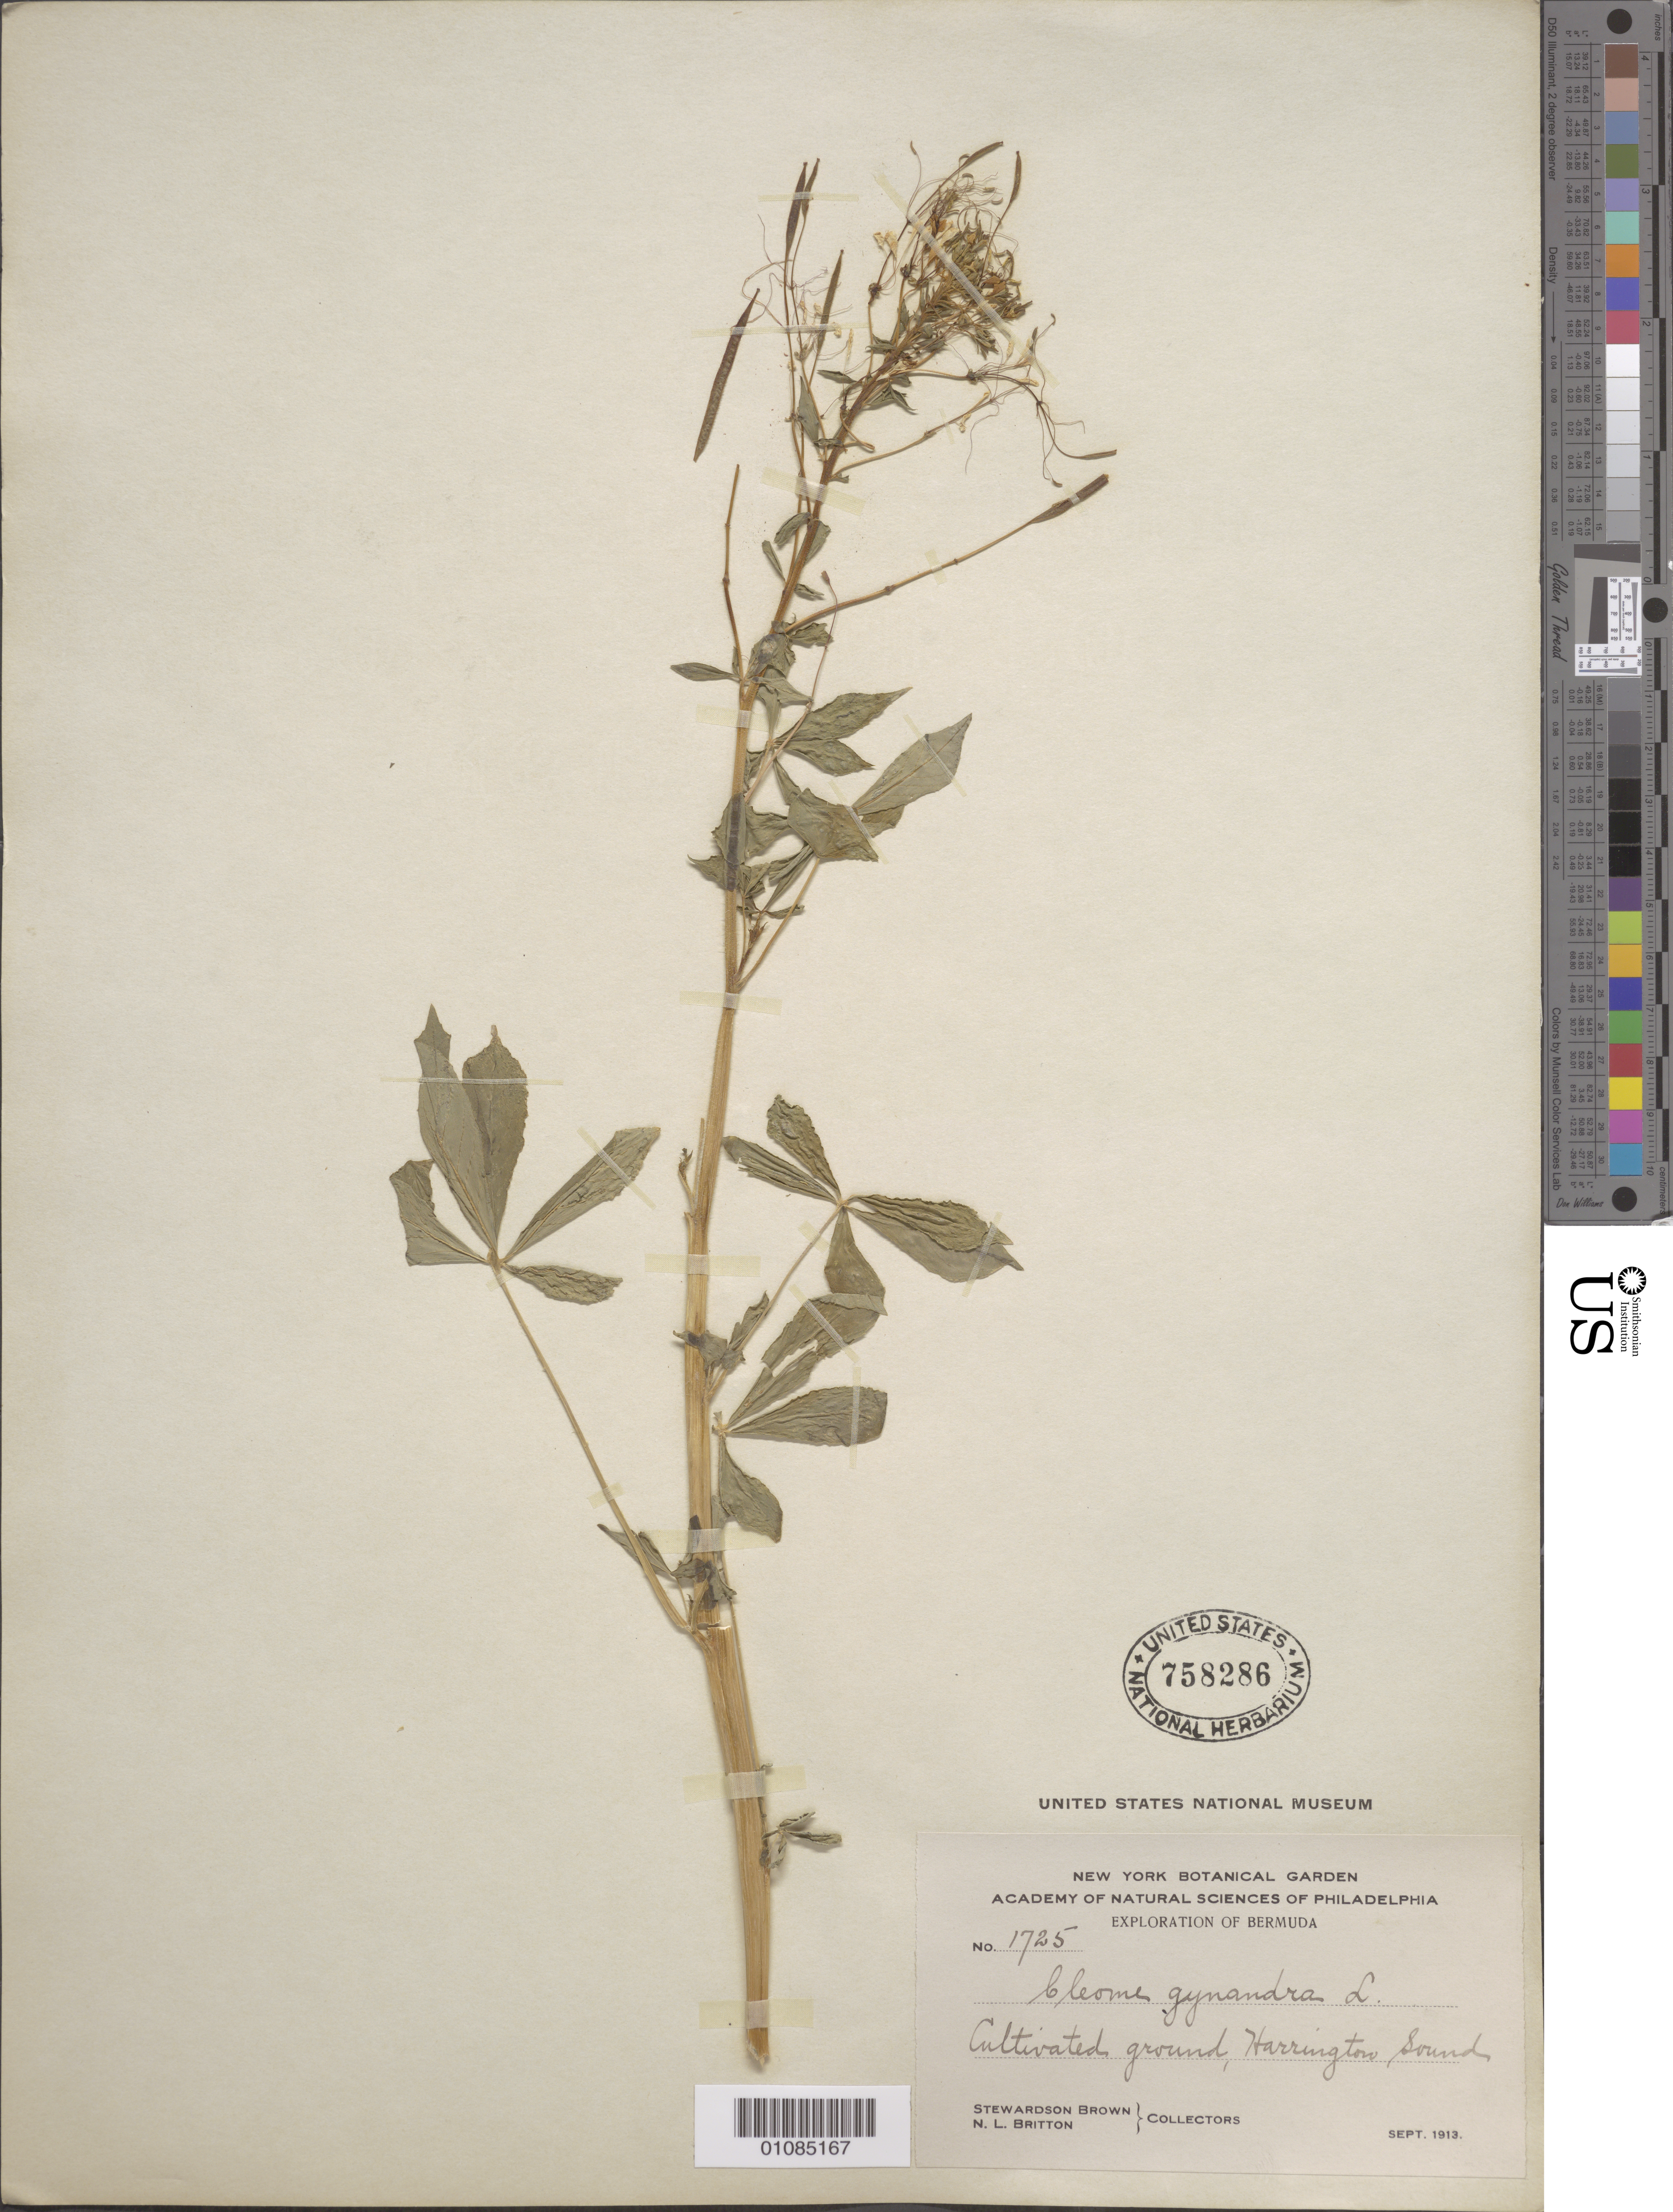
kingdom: Plantae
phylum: Tracheophyta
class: Magnoliopsida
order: Brassicales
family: Cleomaceae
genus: Gynandropsis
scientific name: Gynandropsis gynandra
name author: (L.) Briq.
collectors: S. Brown & N. Britton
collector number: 1725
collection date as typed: Sep 1913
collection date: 1913-09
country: Bermuda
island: Bermuda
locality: Cultivated ground, Harrington Sound.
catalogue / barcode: US 758286